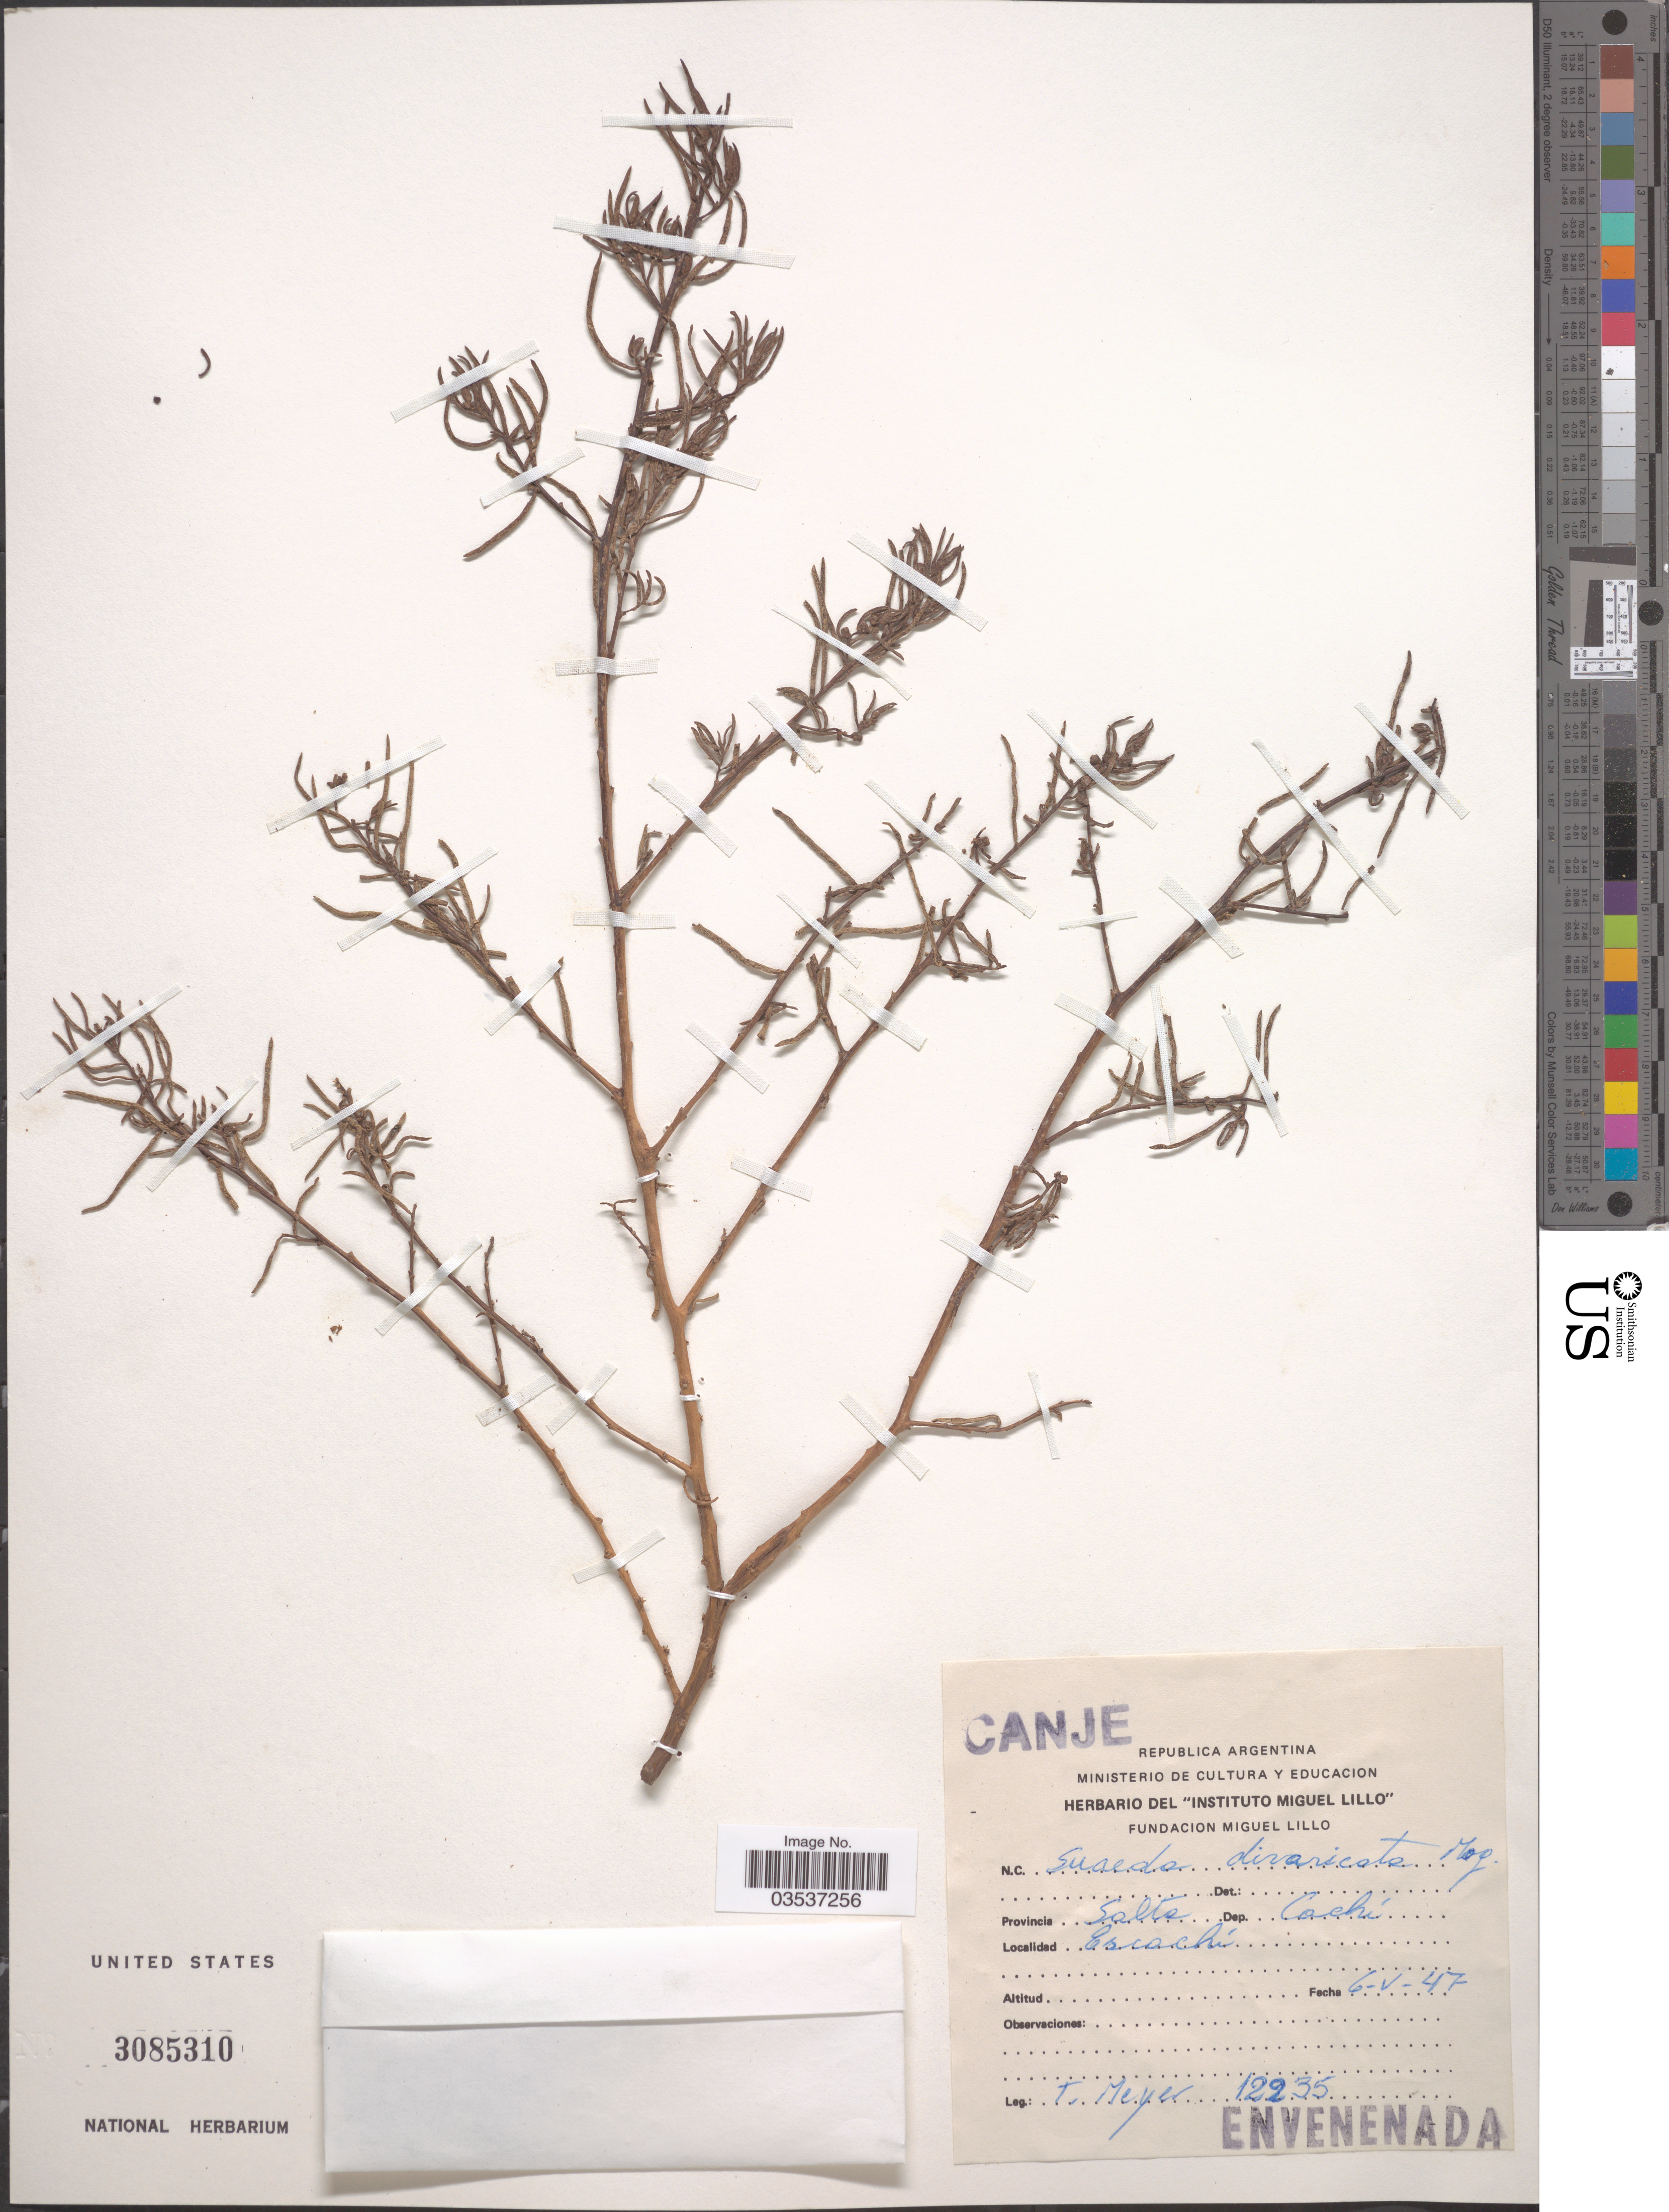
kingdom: Plantae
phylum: Tracheophyta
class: Magnoliopsida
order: Caryophyllales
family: Amaranthaceae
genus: Suaeda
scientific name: Suaeda divaricata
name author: Moq.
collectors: T. Meyer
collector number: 12235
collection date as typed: Transcribed d/m/y: 6/5/47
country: Argentina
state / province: Salta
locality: Dep. Cachí. Escachí.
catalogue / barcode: US 3085310